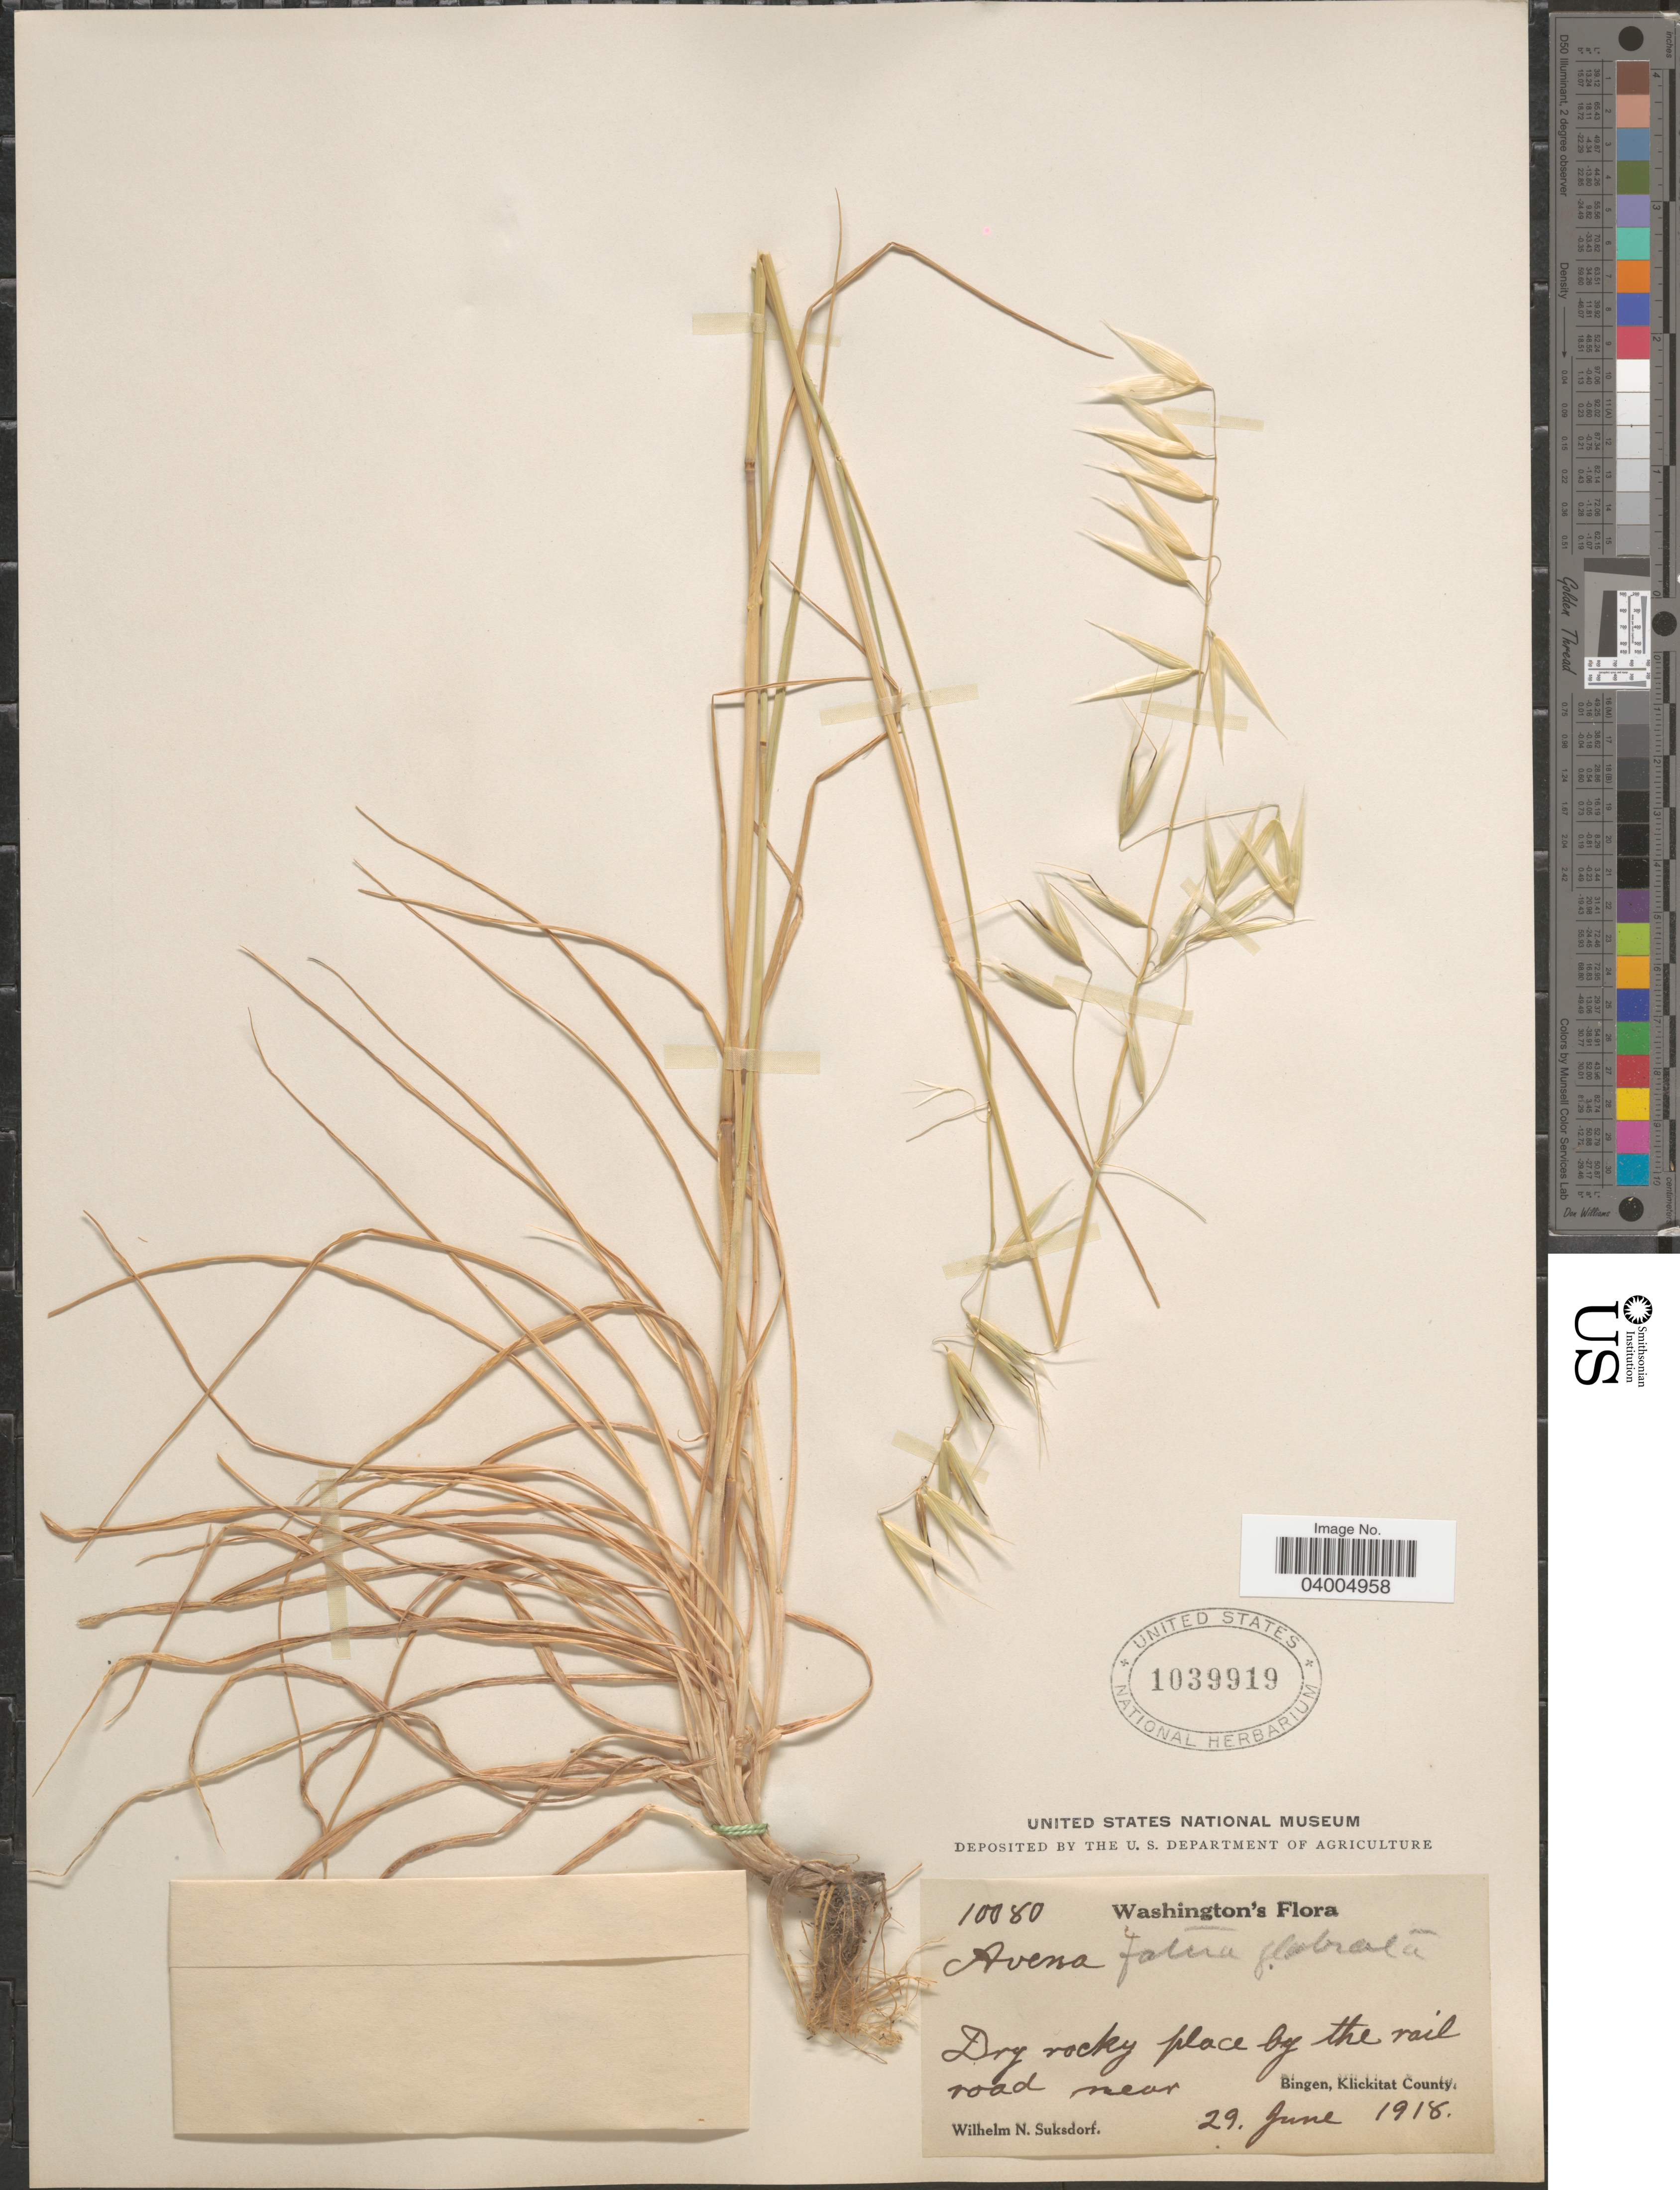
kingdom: Plantae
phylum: Tracheophyta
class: Liliopsida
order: Poales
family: Poaceae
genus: Avena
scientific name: Avena fatua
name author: L.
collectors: W. N. Suksdorf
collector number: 10080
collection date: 1918-06-29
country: United States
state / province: Washington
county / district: Klickitat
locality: Dry rocky place by the rail road near Bingen, Klickitat County.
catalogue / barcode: US 1039919